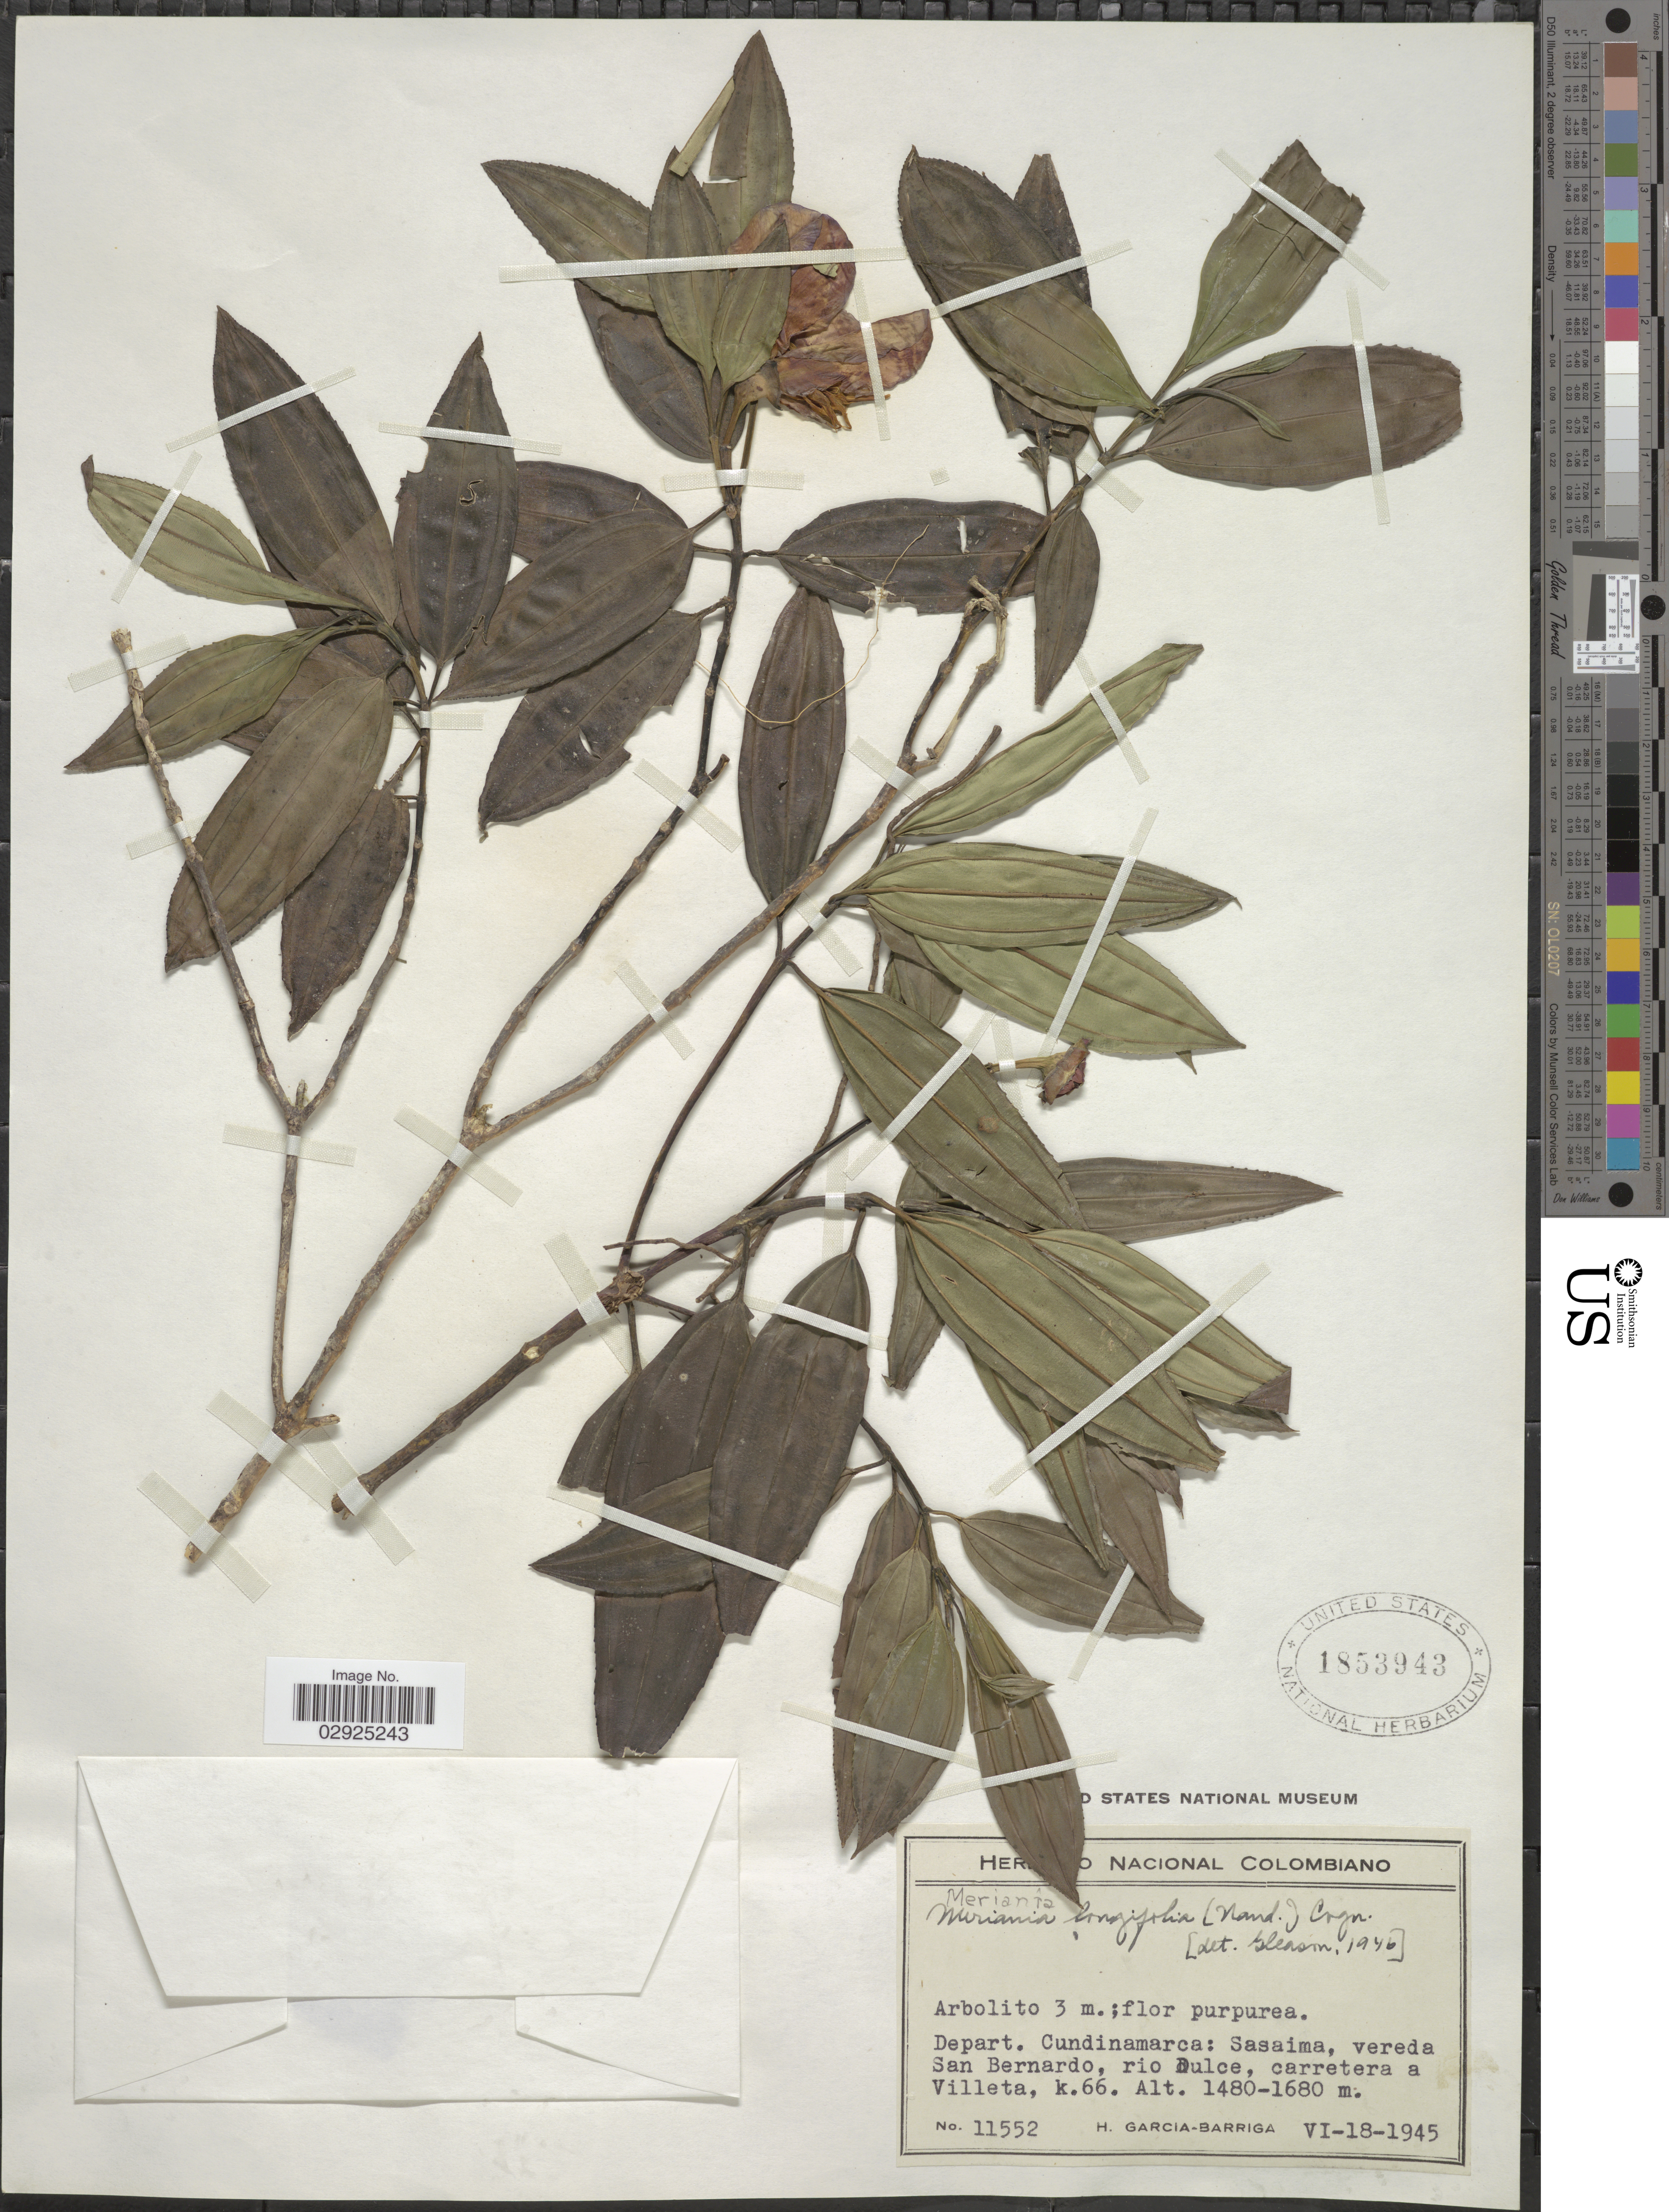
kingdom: Plantae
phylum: Tracheophyta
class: Magnoliopsida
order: Myrtales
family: Melastomataceae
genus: Meriania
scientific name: Meriania longifolia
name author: (Naudin) Cogn.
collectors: H. García Barriga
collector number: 11552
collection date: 1945-06-18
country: Colombia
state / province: Cundinamarca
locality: Depart. Cundinamarca: Sasaima, vereda San Bernardo, rio Dulce, carretera a Villeta, k. 66.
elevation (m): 1480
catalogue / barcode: US 1853943